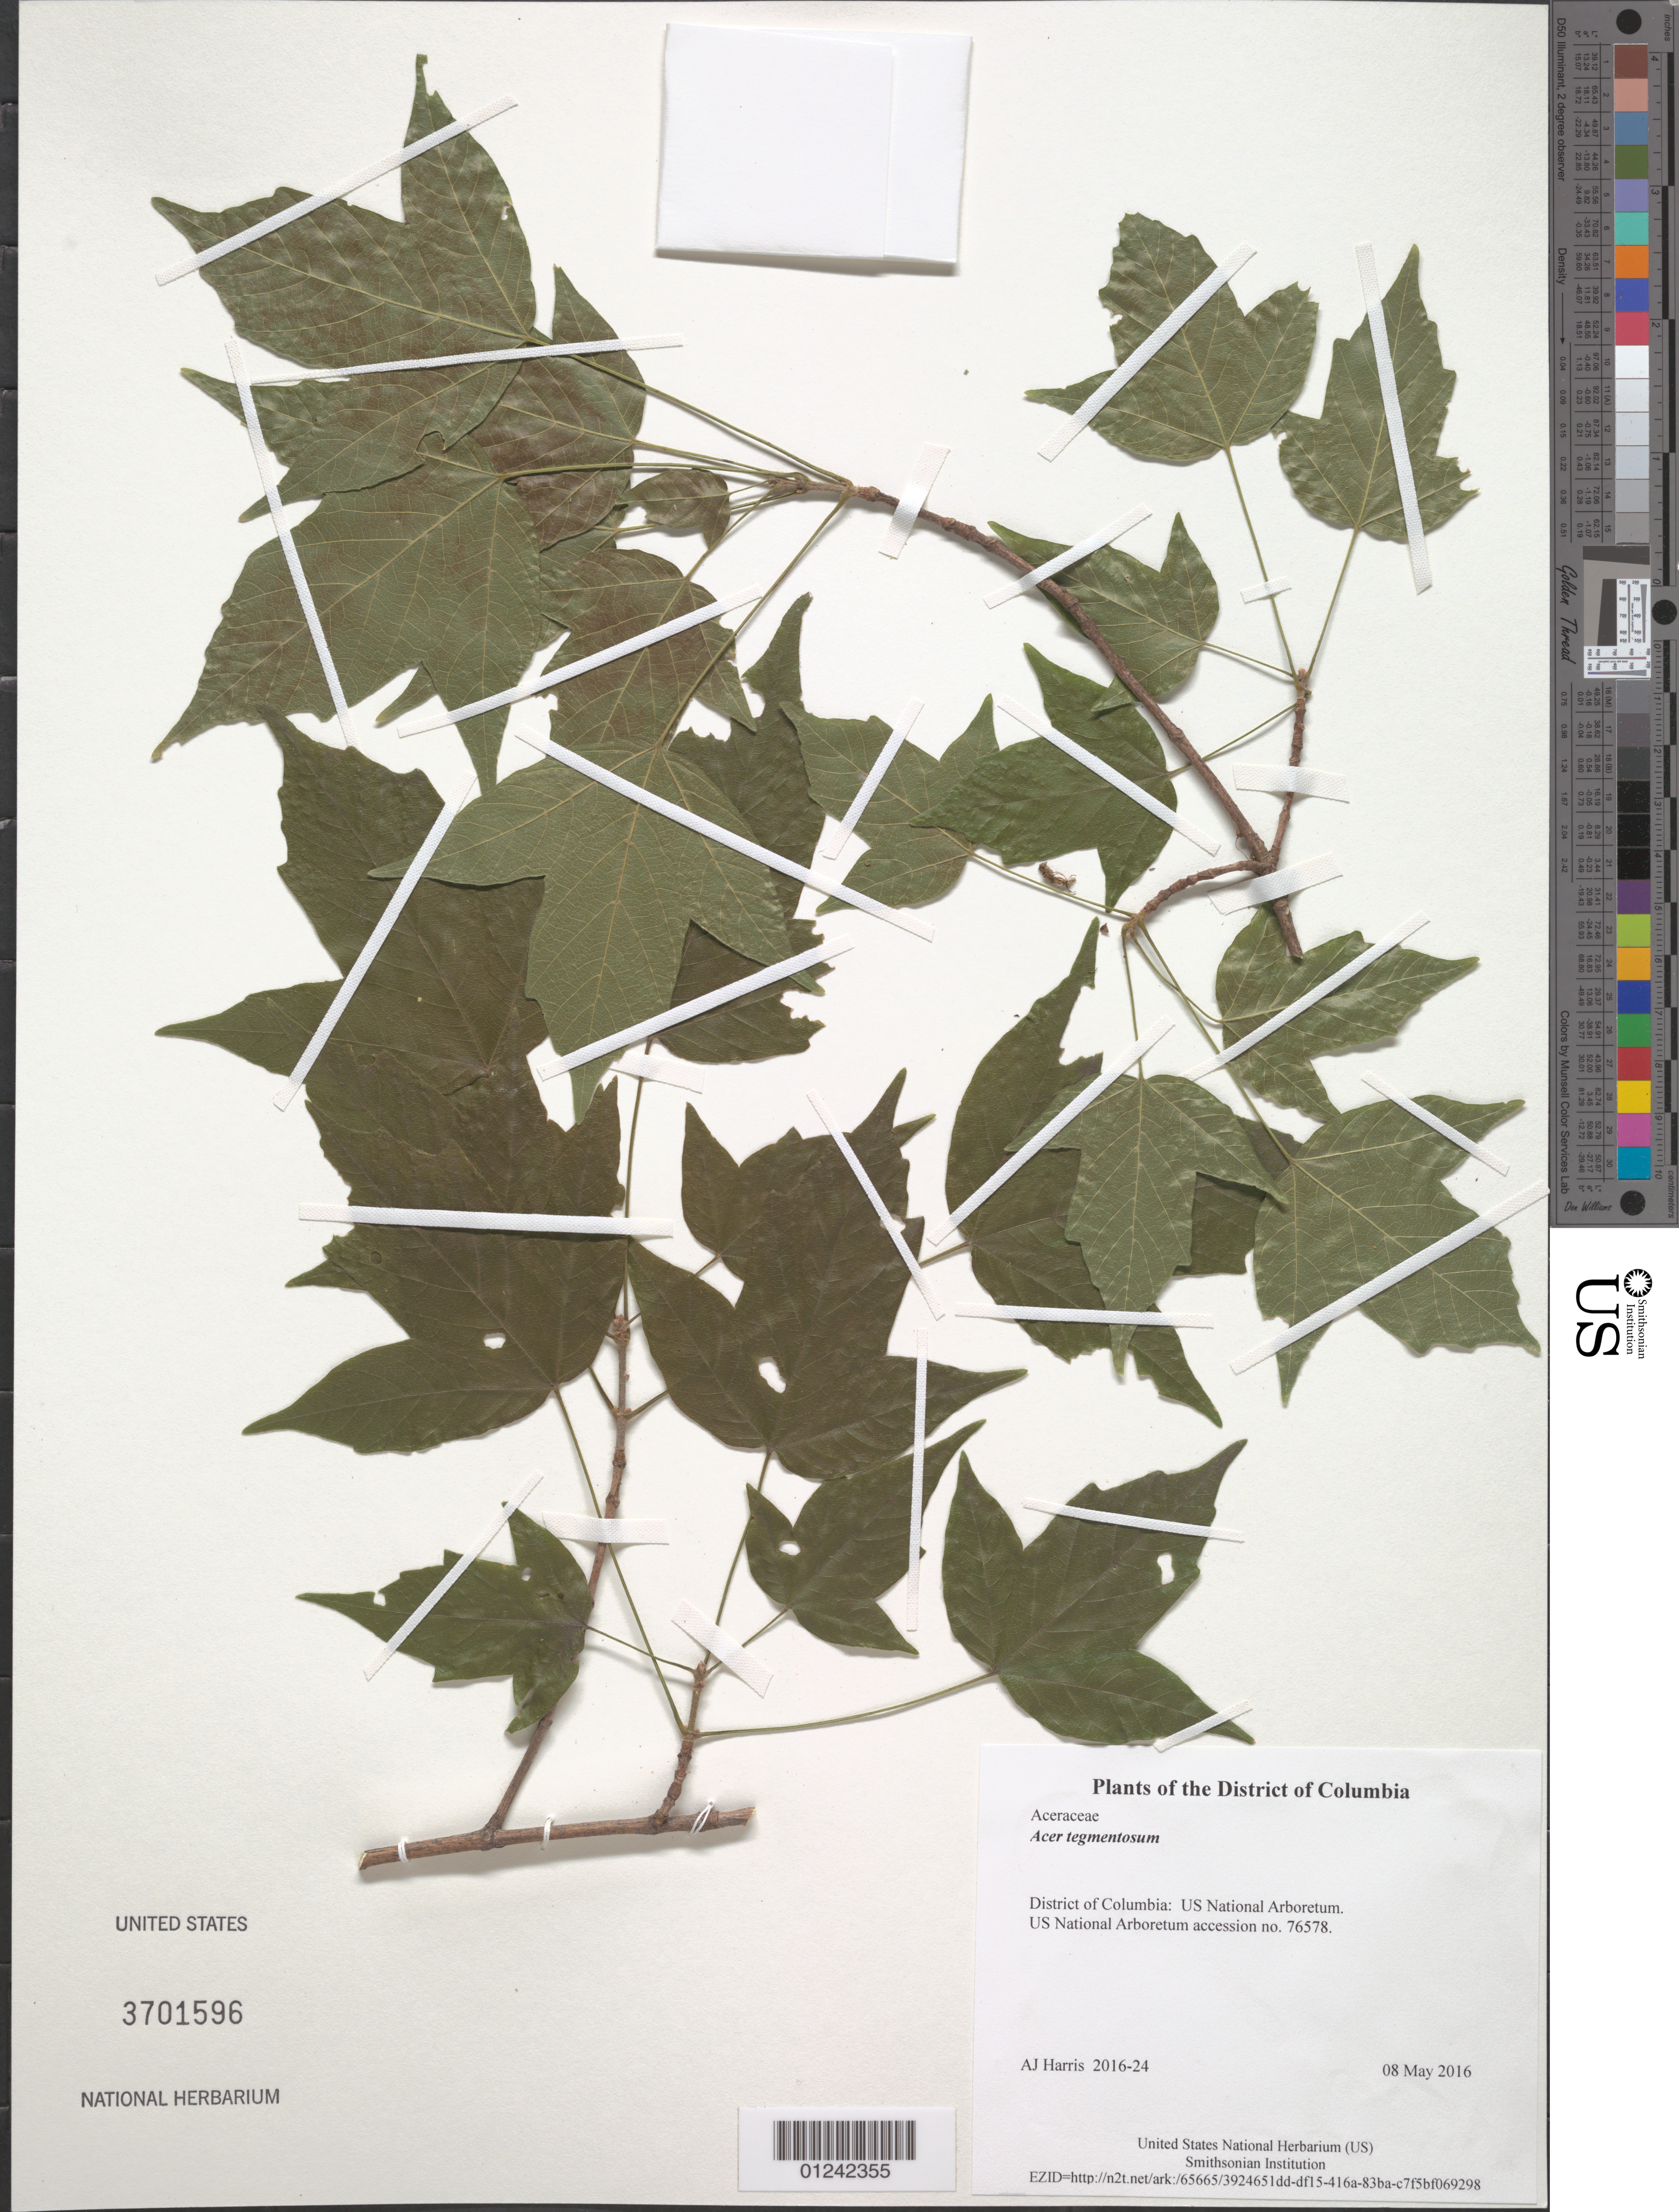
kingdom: Plantae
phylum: Tracheophyta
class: Magnoliopsida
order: Sapindales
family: Sapindaceae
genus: Acer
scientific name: Acer tegmentosum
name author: Maxim.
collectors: A. J. Harris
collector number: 2016-24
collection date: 2016-05-08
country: United States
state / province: District of Columbia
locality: US National Arboretum.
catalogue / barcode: US 3701596